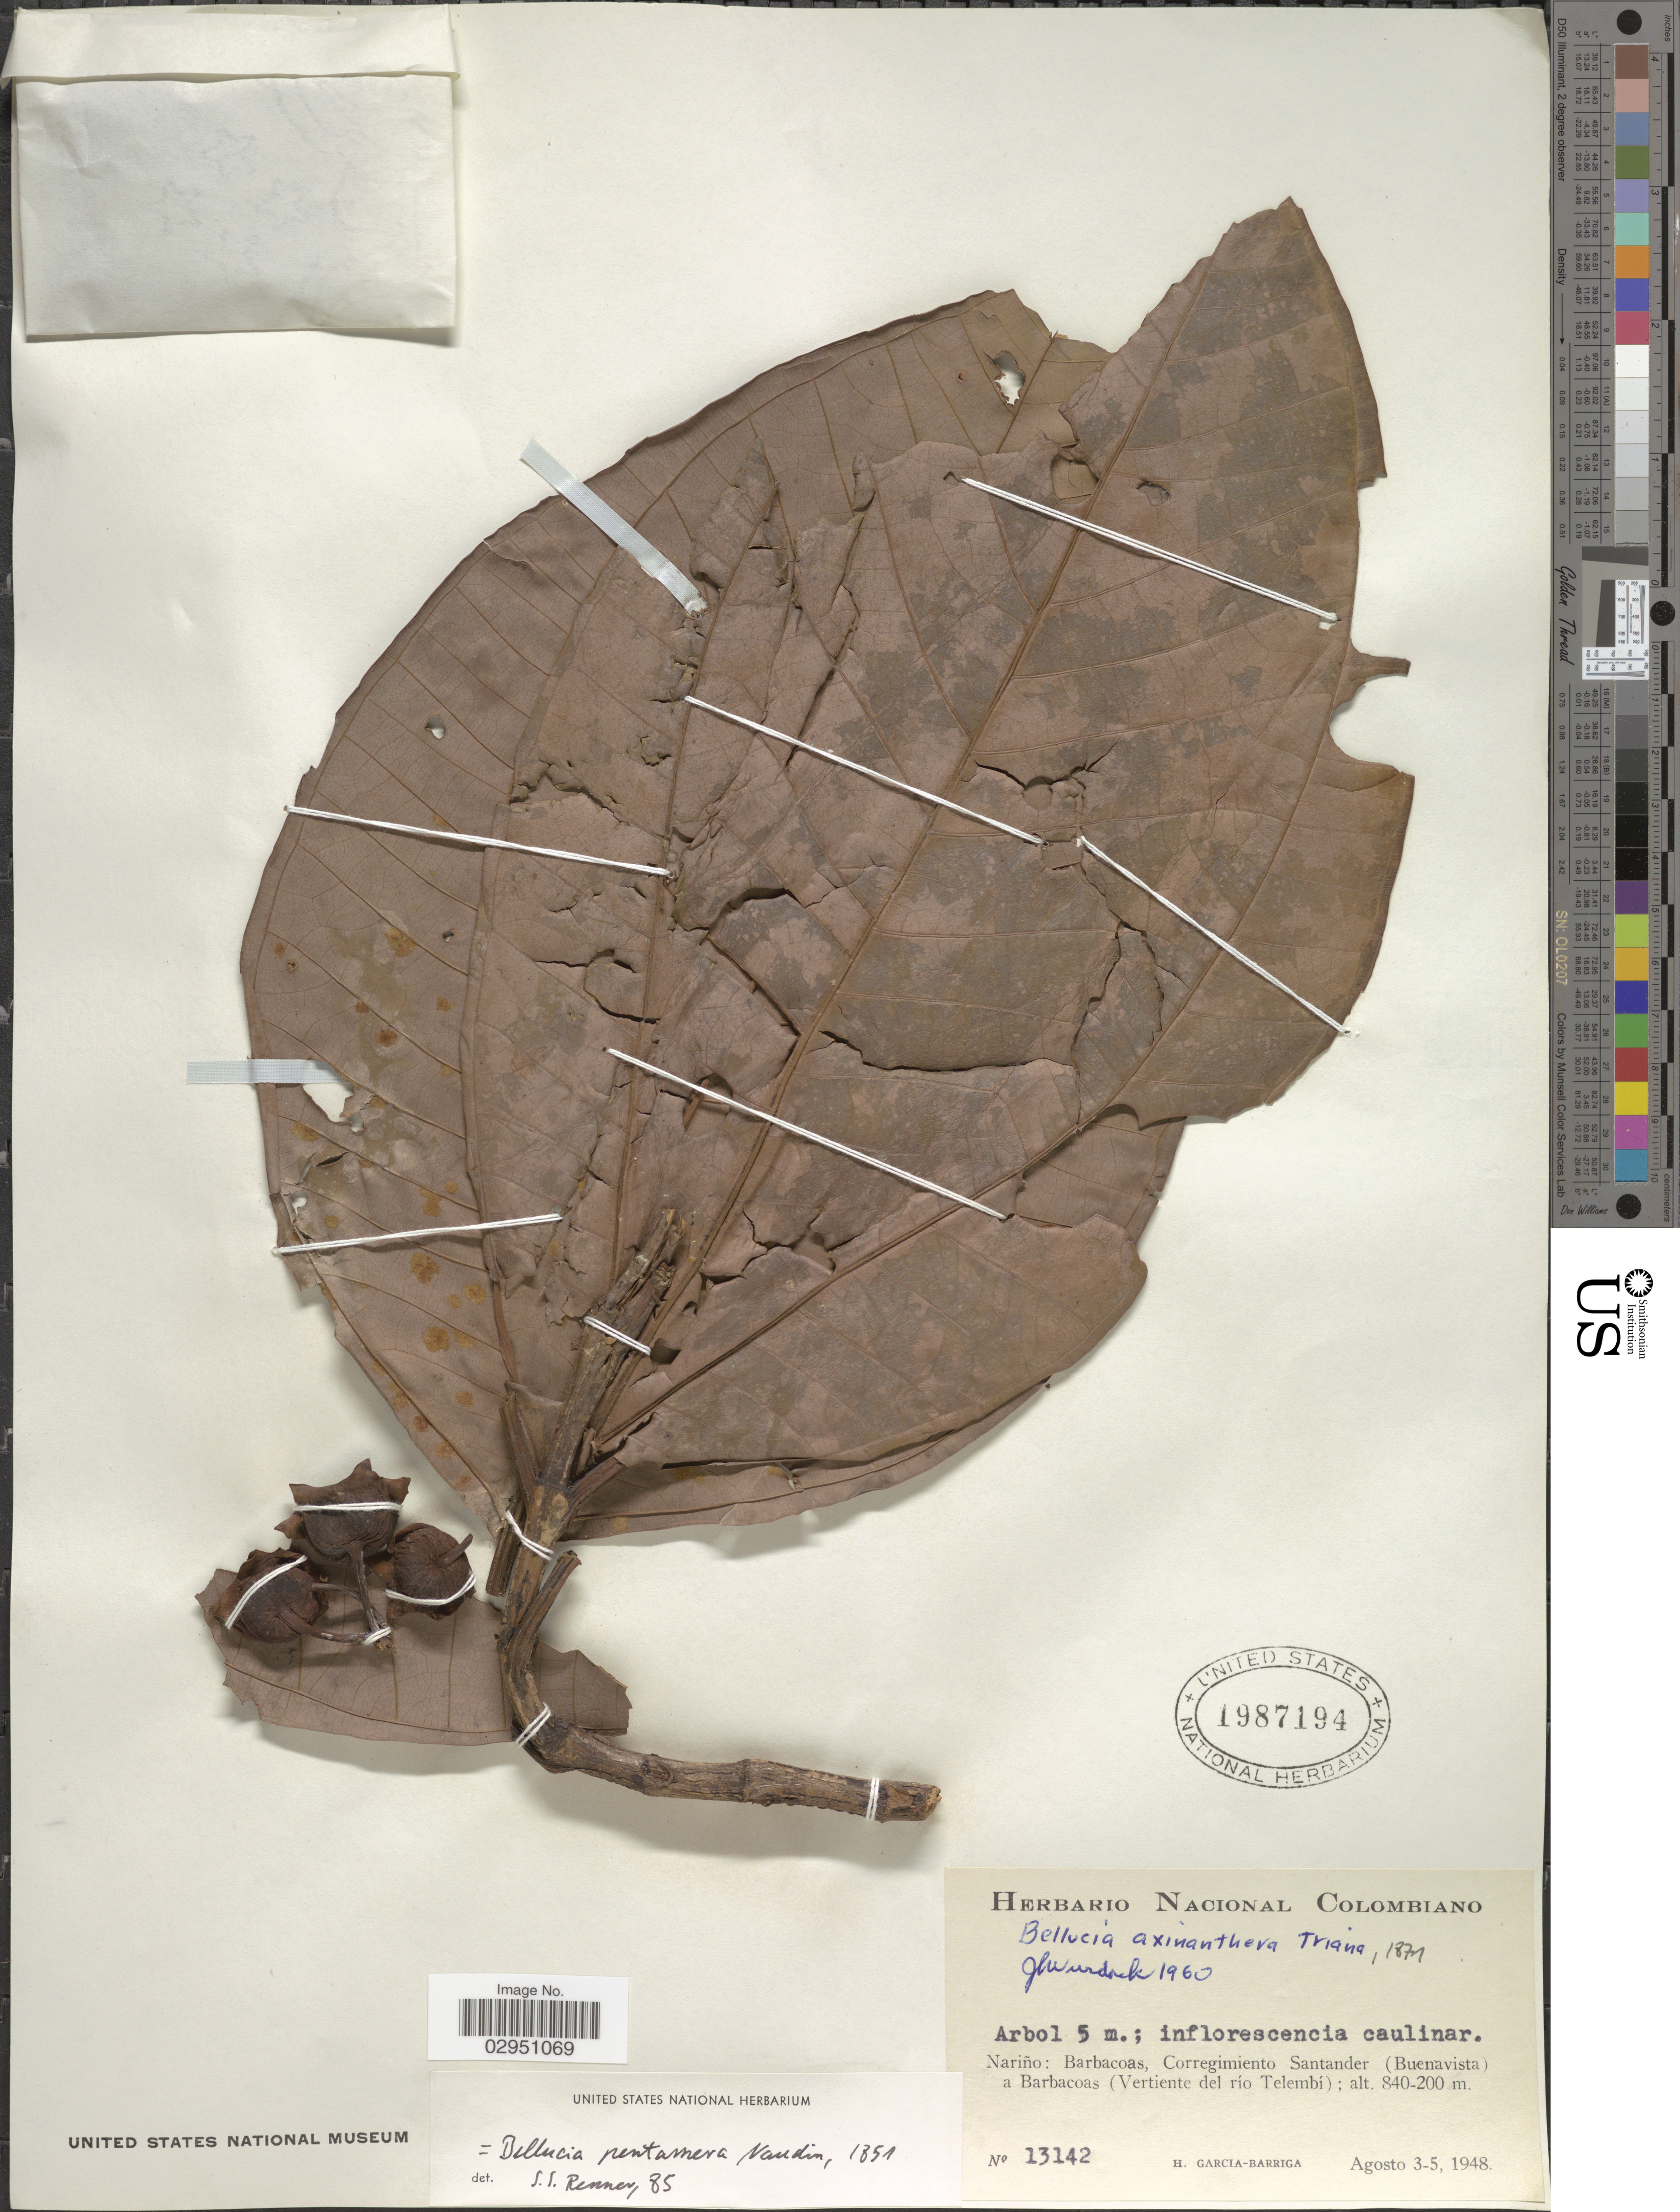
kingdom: Plantae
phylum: Tracheophyta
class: Magnoliopsida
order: Myrtales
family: Melastomataceae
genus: Bellucia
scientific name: Bellucia pentamera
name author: Naudin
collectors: H. García Barriga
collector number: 13142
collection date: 1948-08-03/1948-08-05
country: Colombia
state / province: Nariño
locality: Barbacoas, Corregimiento Santander (Buenavista) a Barbacoas (Vertiente del río Telembí).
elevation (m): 200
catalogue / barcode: US 1987194